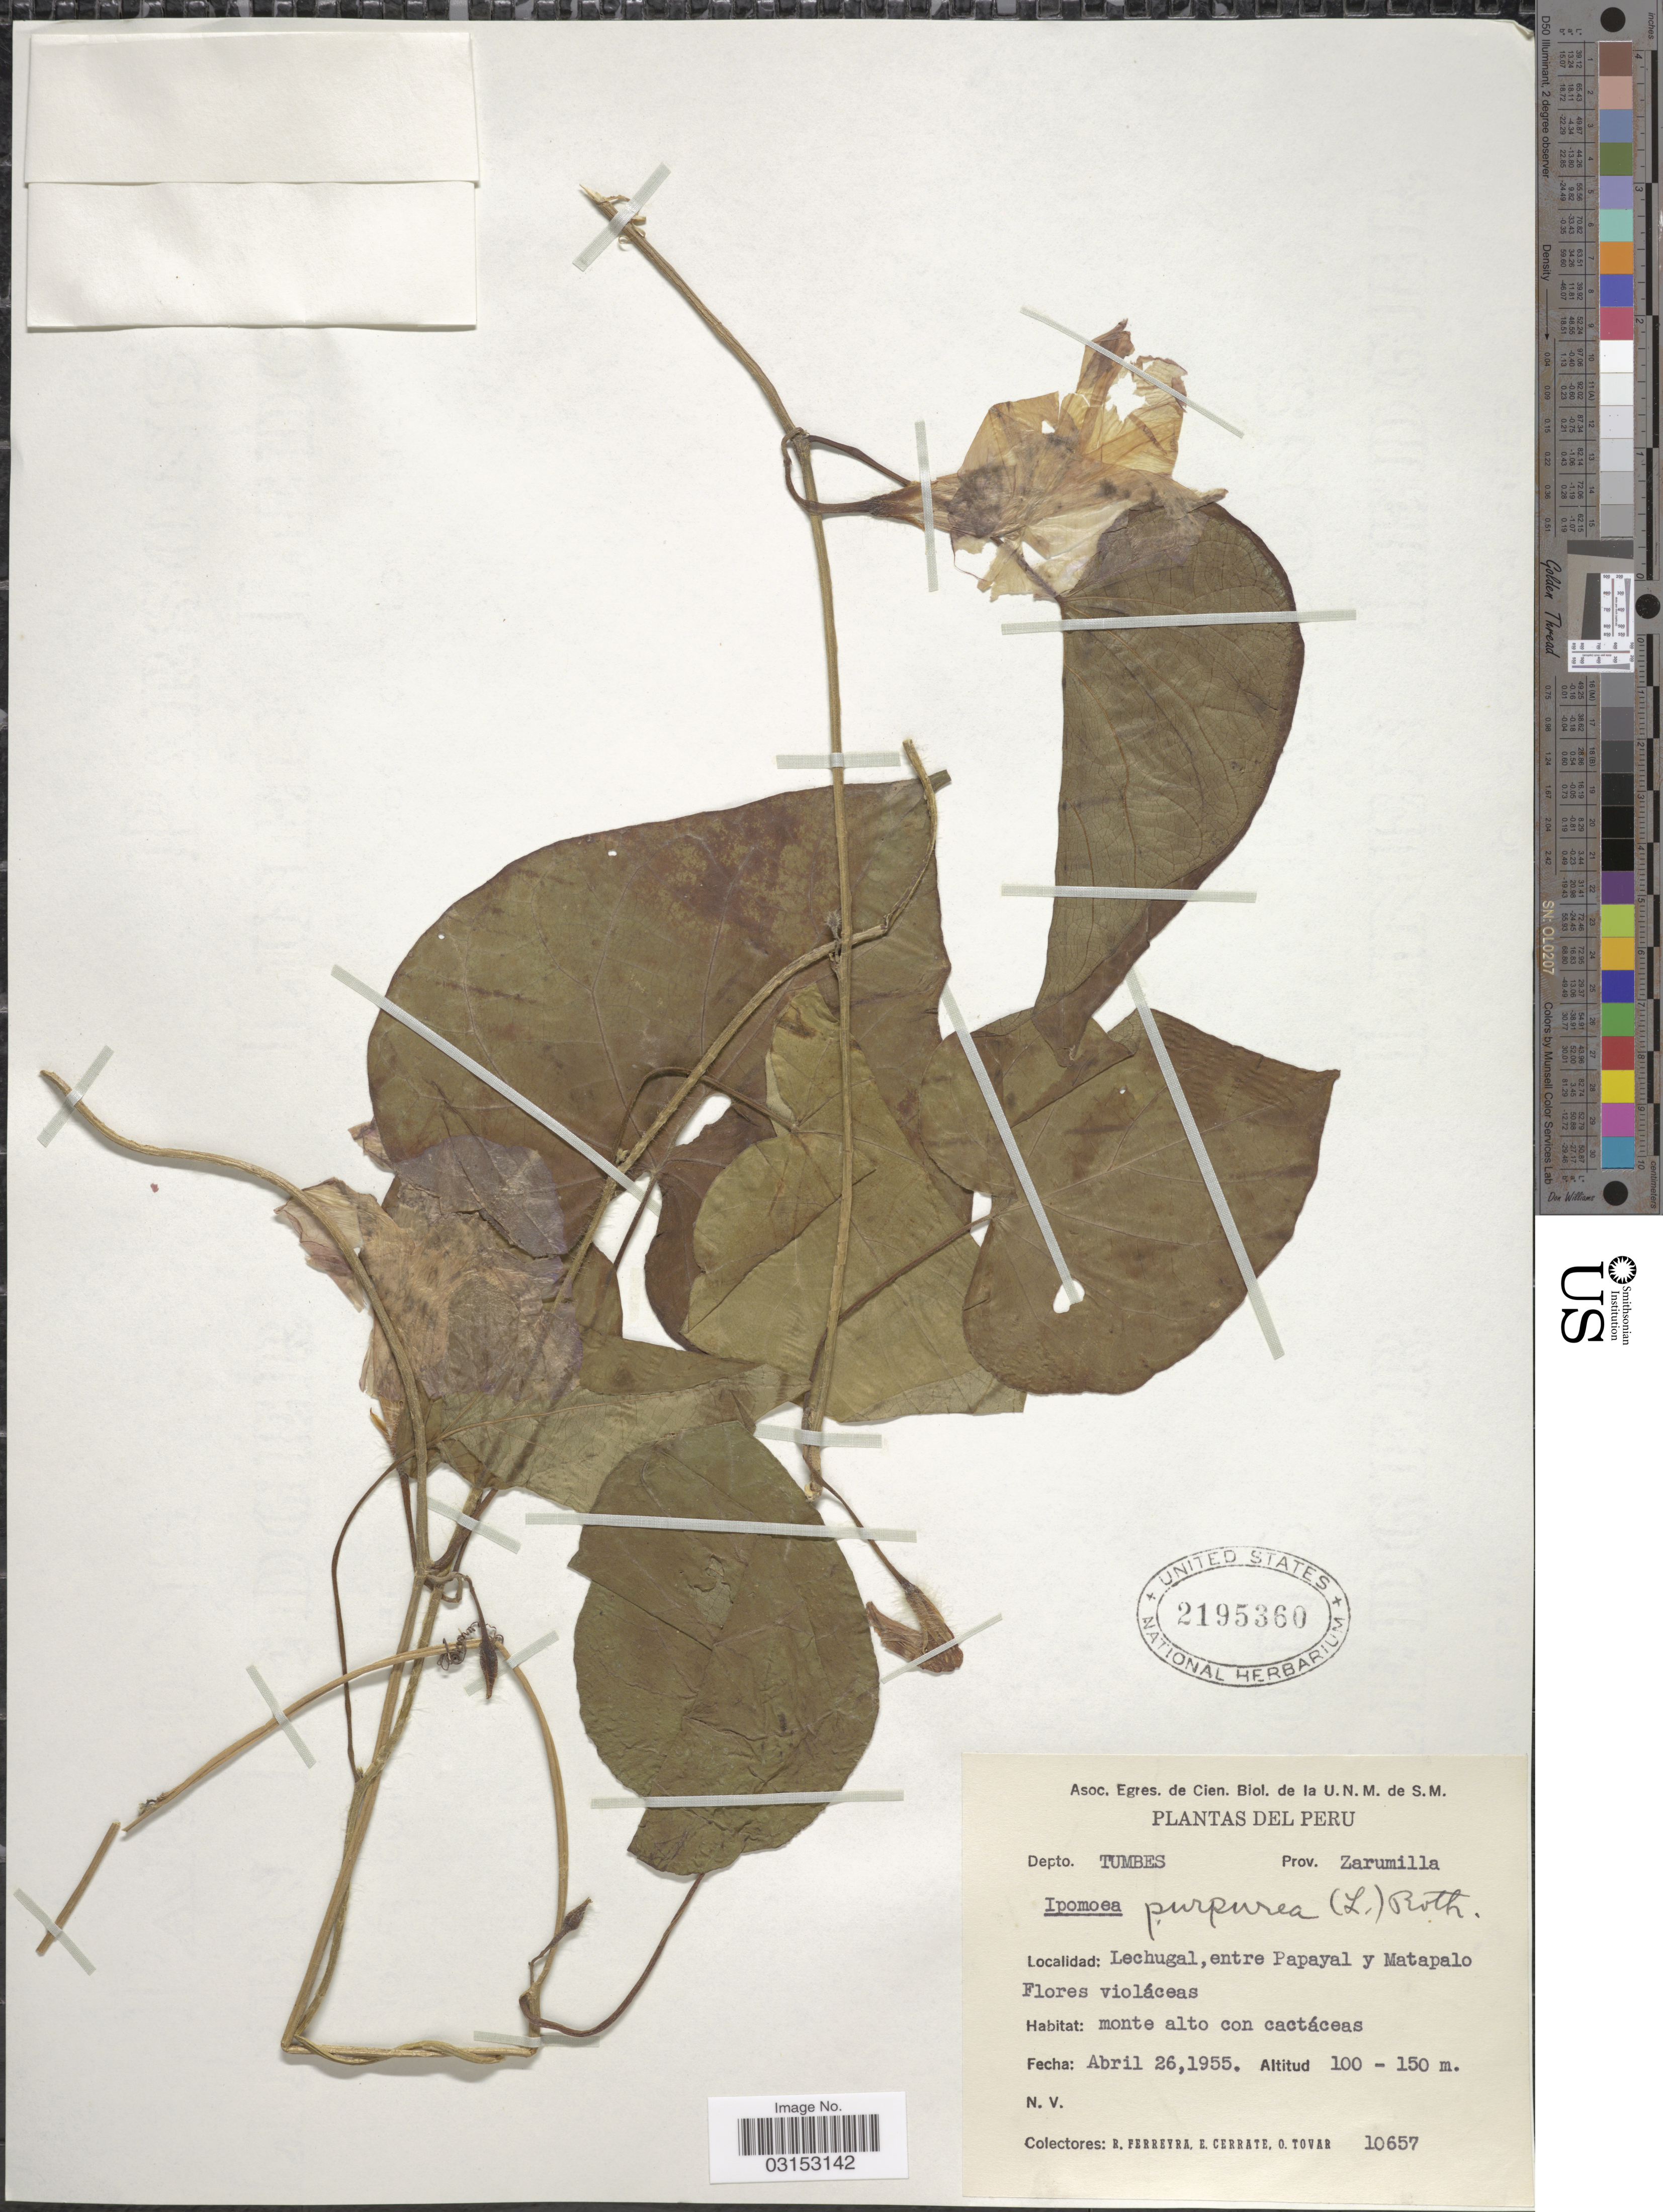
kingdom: Plantae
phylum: Tracheophyta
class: Magnoliopsida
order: Solanales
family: Convolvulaceae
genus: Ipomoea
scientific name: Ipomoea purpurea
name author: (L.) Roth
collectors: R. A. Ferreyra, E. Cerrate & Ó. Tovar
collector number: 10657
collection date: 1955-04-26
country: Peru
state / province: Tumbes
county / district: Zarumilla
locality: Depto. Tumbes, Prov. Zarumilla. Lechugal, entre Papayal y Matapalo.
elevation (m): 100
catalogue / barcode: US 2195360